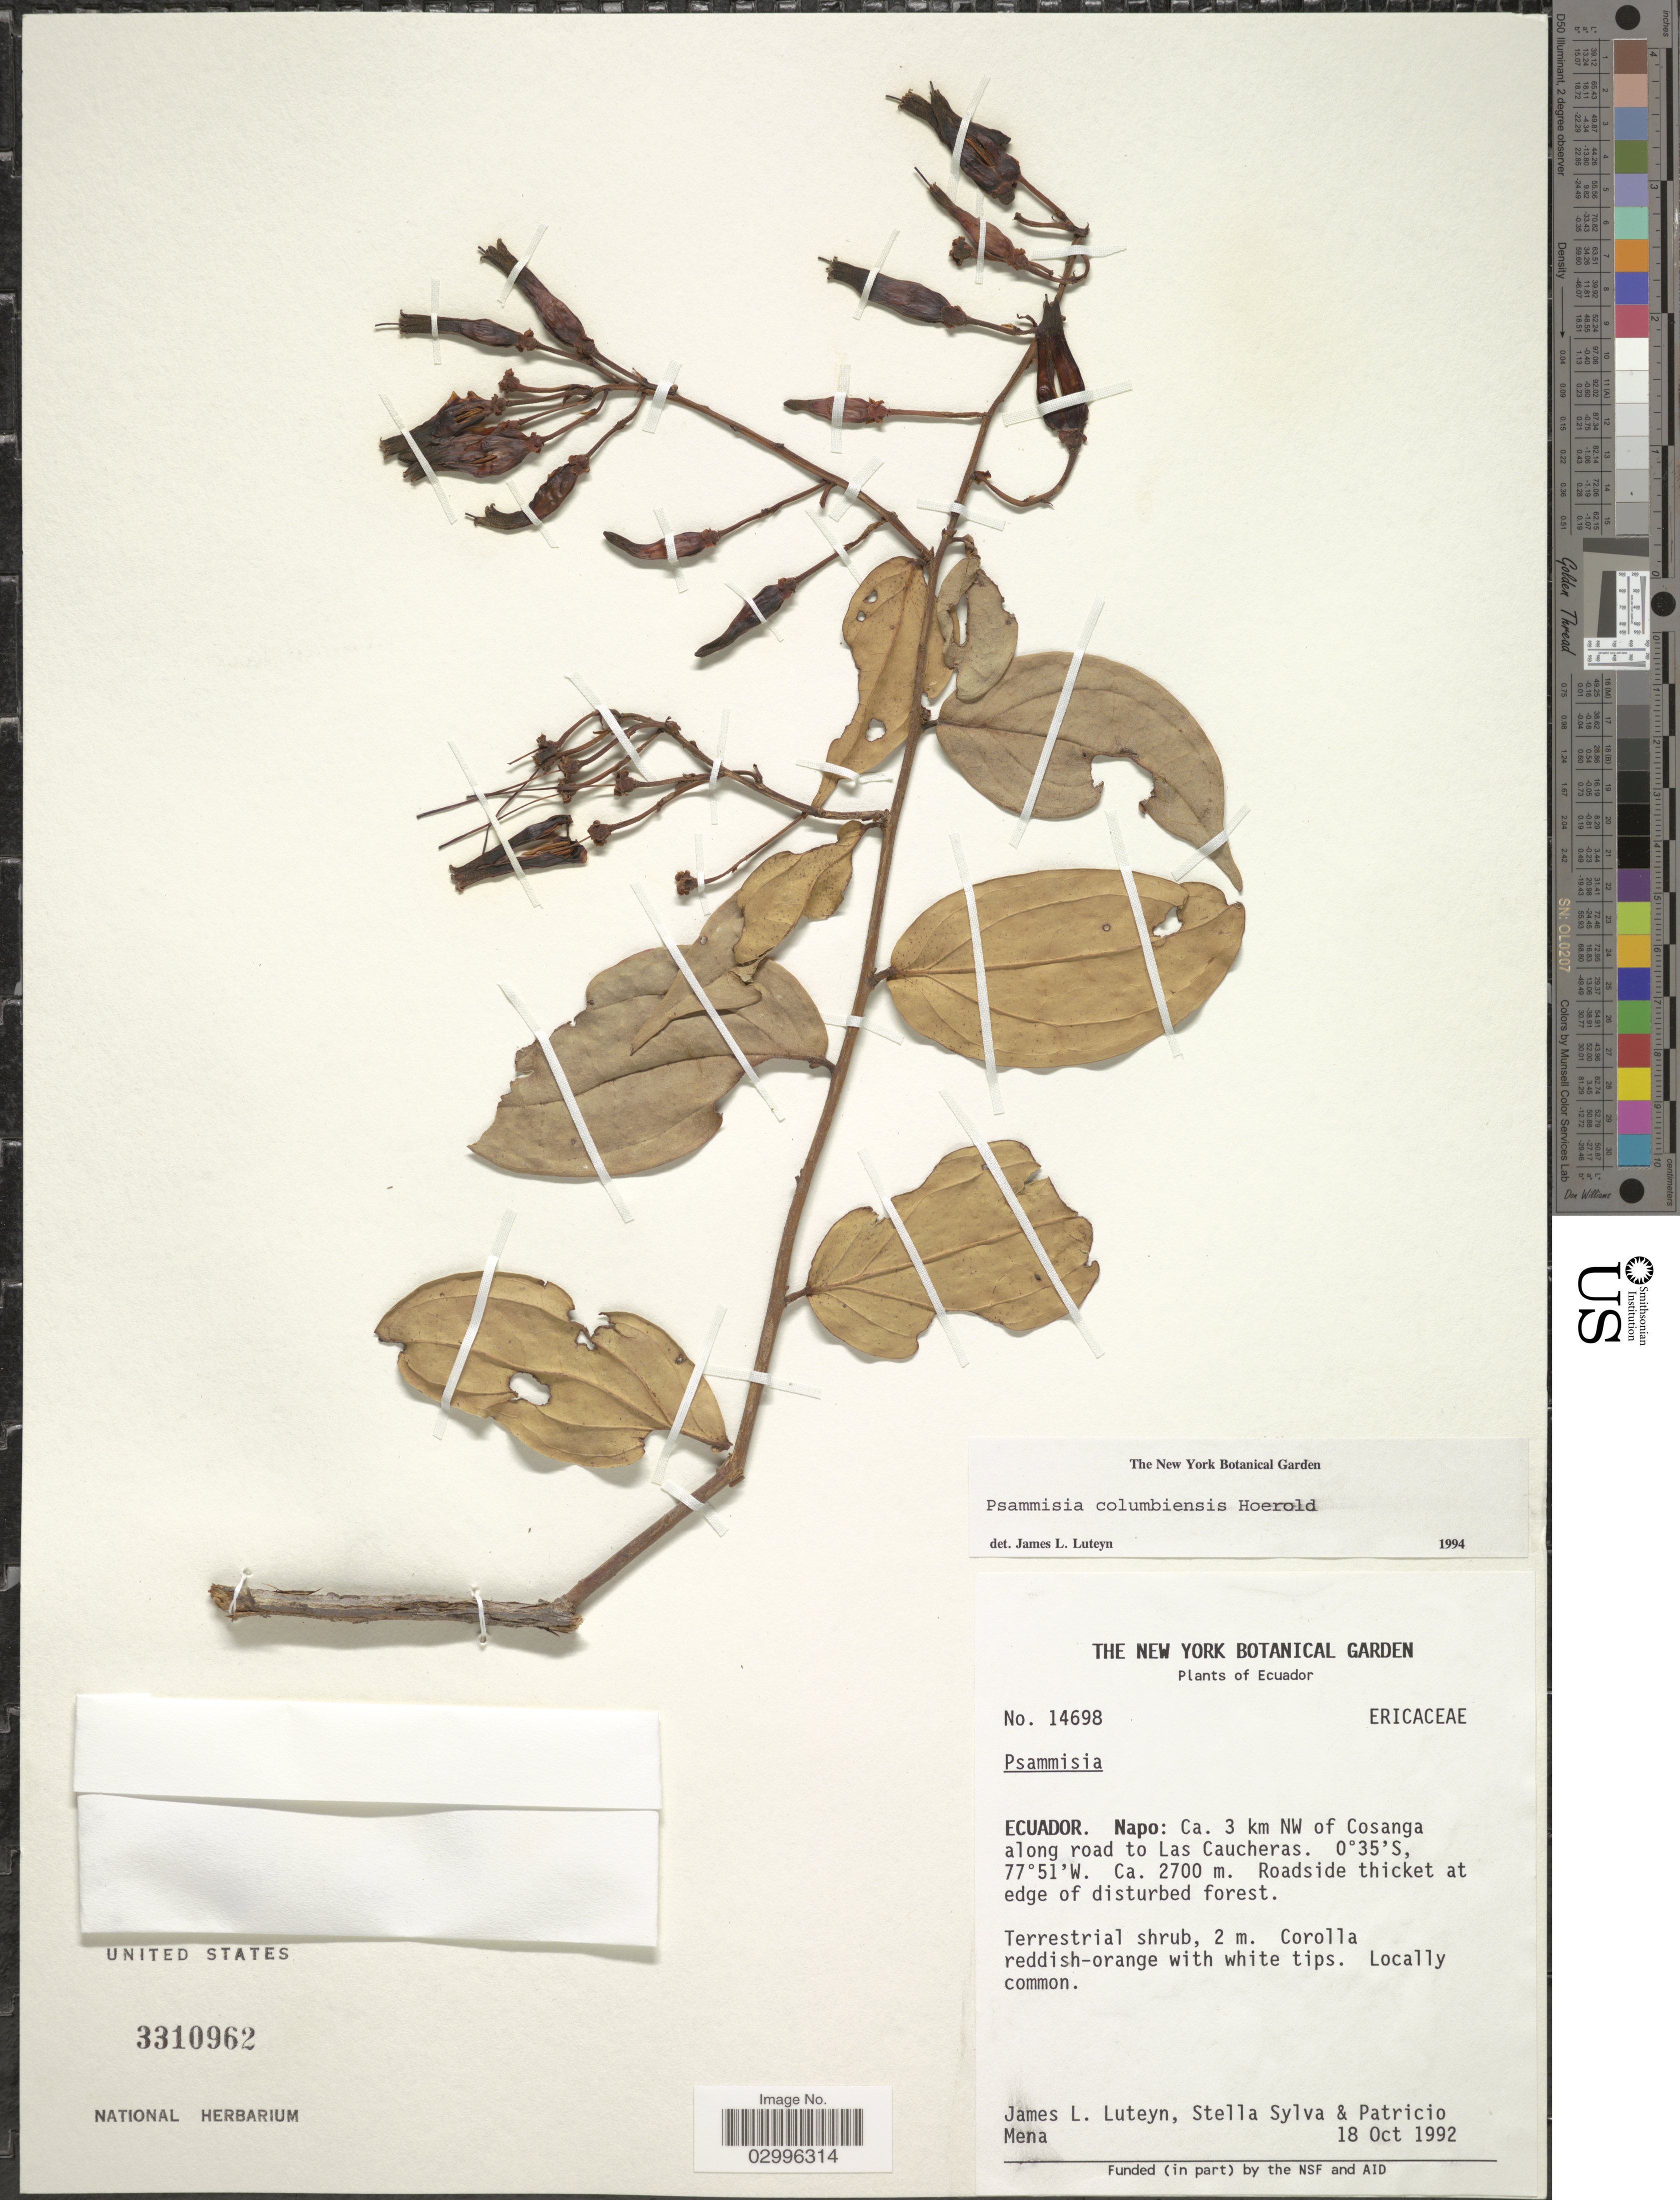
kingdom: Plantae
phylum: Tracheophyta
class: Magnoliopsida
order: Ericales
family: Ericaceae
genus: Psammisia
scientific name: Psammisia columbiensis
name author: Hoerold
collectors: J. L. Luteyn, S. Sylva & P. Mena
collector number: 14698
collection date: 1992-10-18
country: Ecuador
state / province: Napo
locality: Ca. 3 km NW of Cosanga along road to Las Caucheras.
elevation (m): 2700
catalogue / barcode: US 3310962